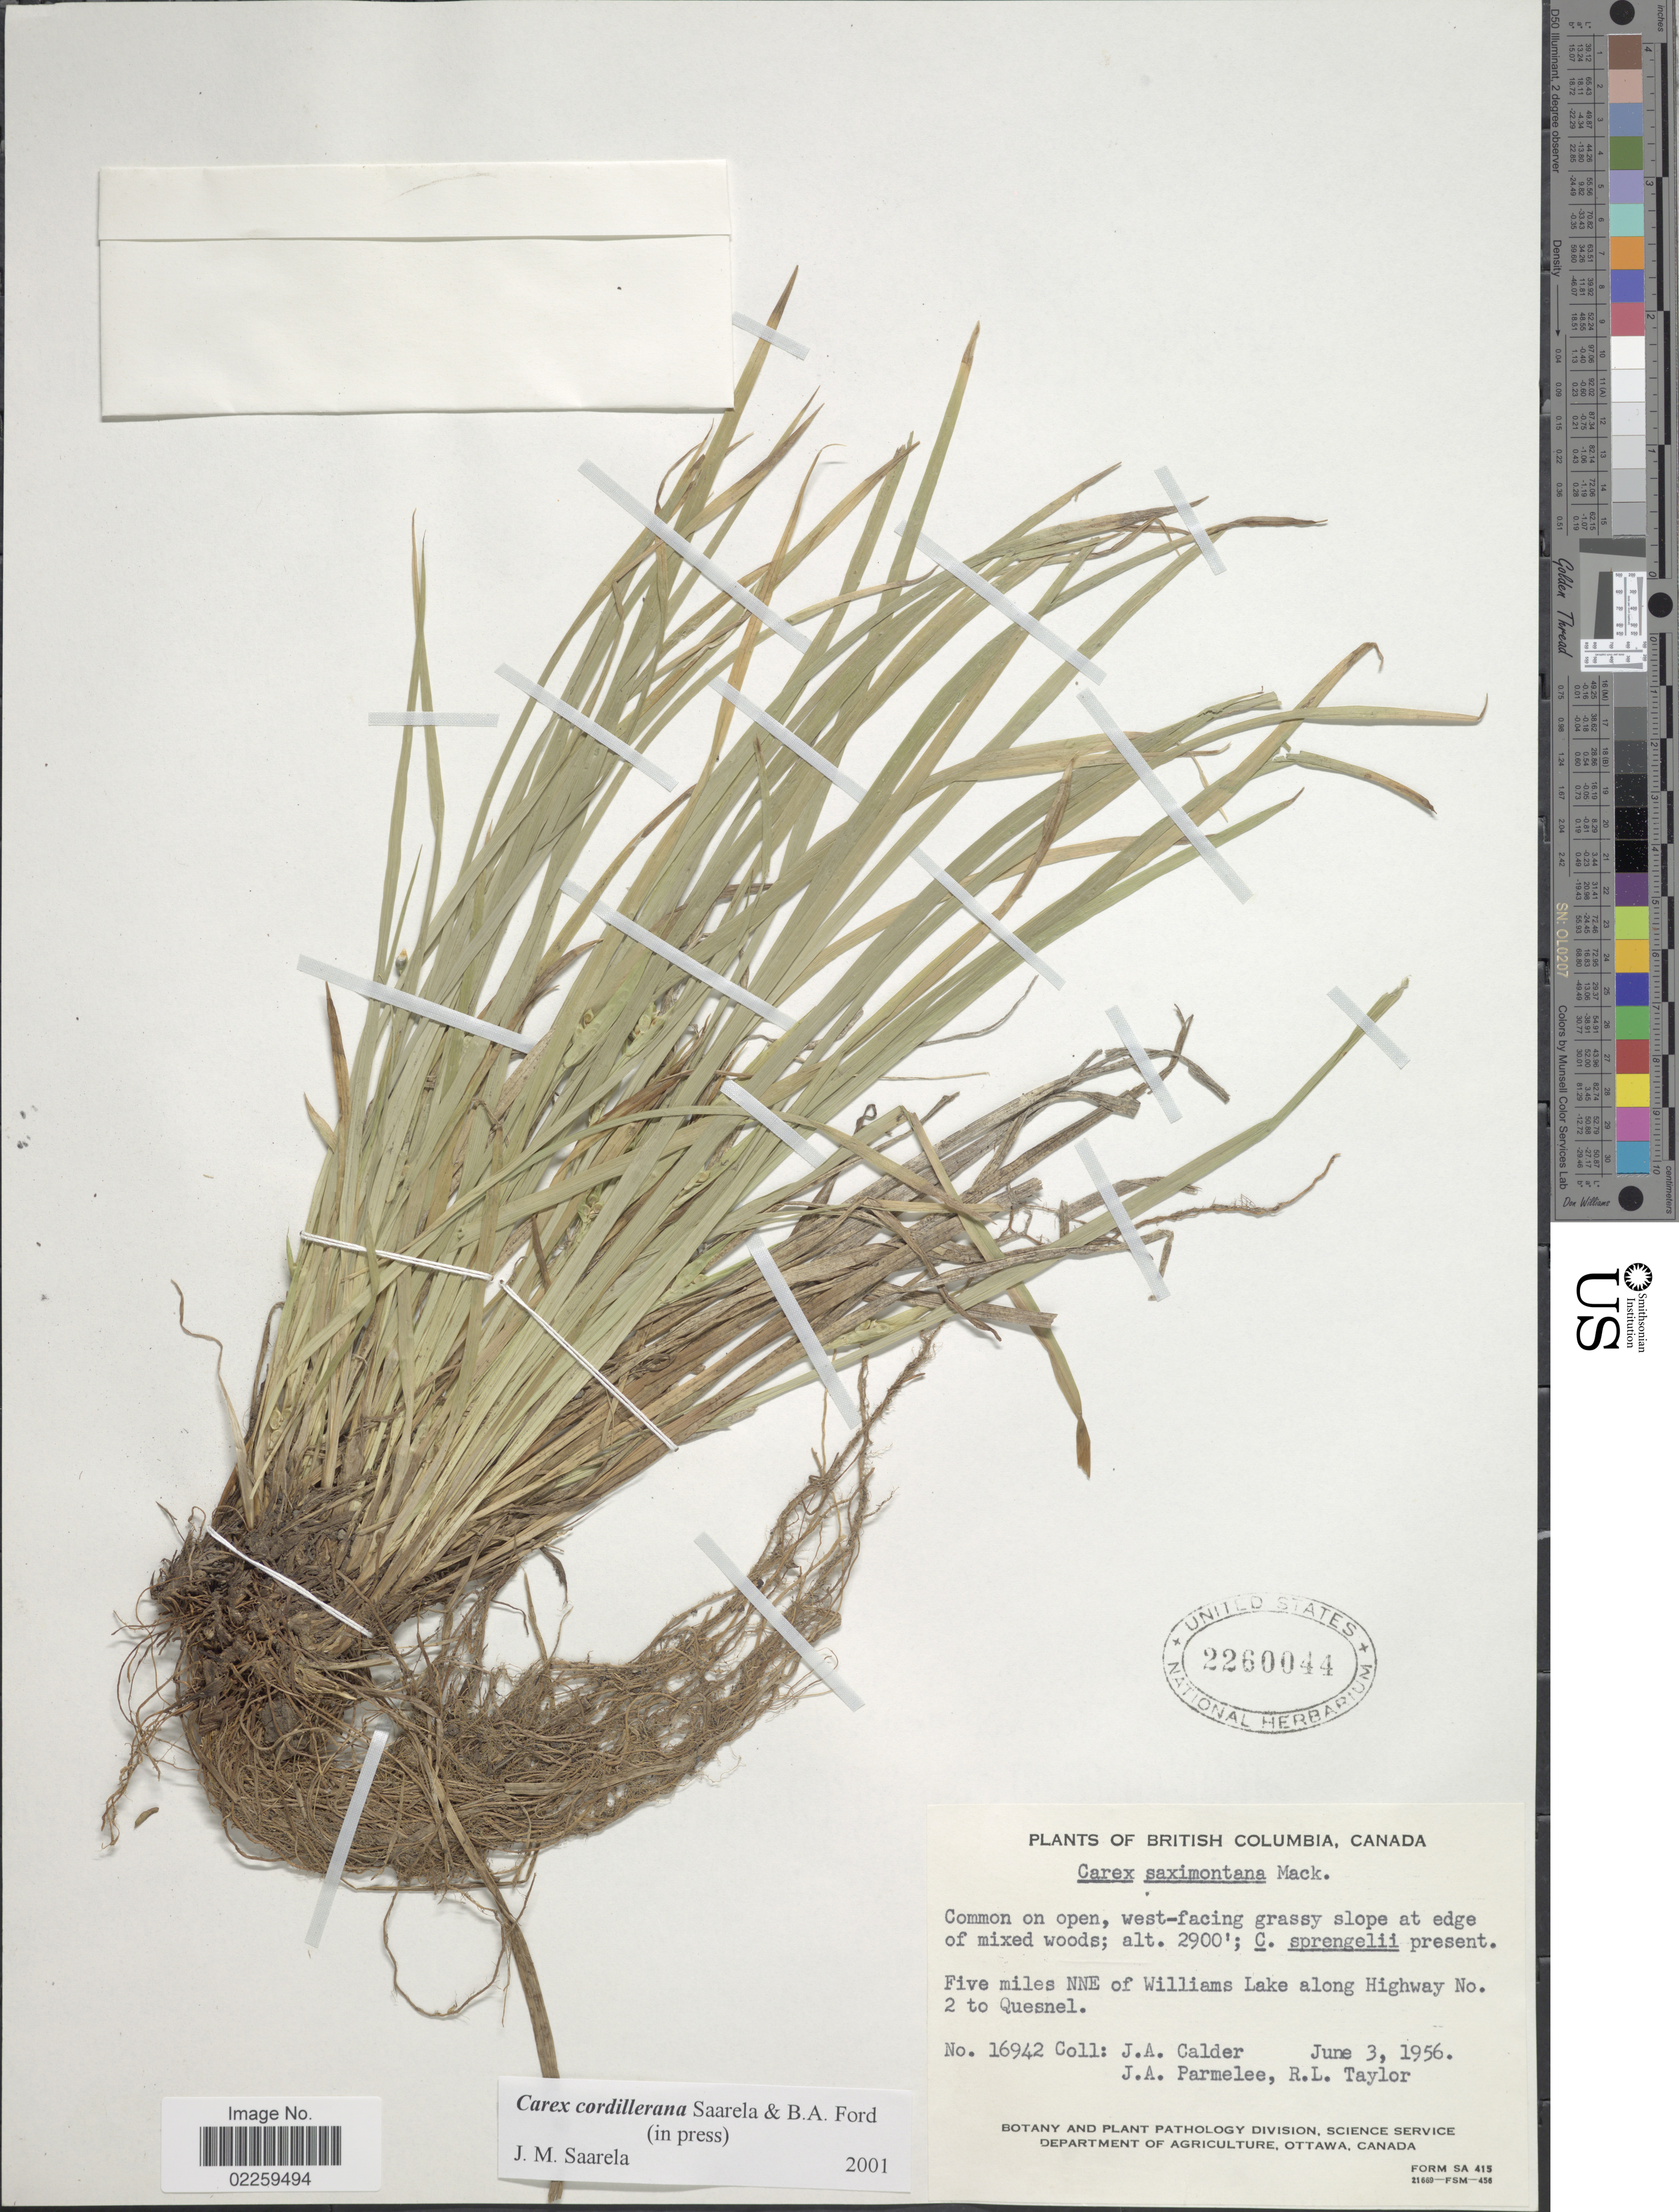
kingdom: Plantae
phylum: Tracheophyta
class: Liliopsida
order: Poales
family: Cyperaceae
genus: Carex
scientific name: Carex cordillerana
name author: Saarela & B.A. Ford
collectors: J. A. Calder, J. A. Parmelee & R. Taylor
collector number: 16942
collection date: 1956-06-03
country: Canada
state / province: British Columbia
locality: British Columbia, Canada. Five miles NNE of Williams Lake along Highway No. 2 to Quesnel.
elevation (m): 884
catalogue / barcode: US 2260044